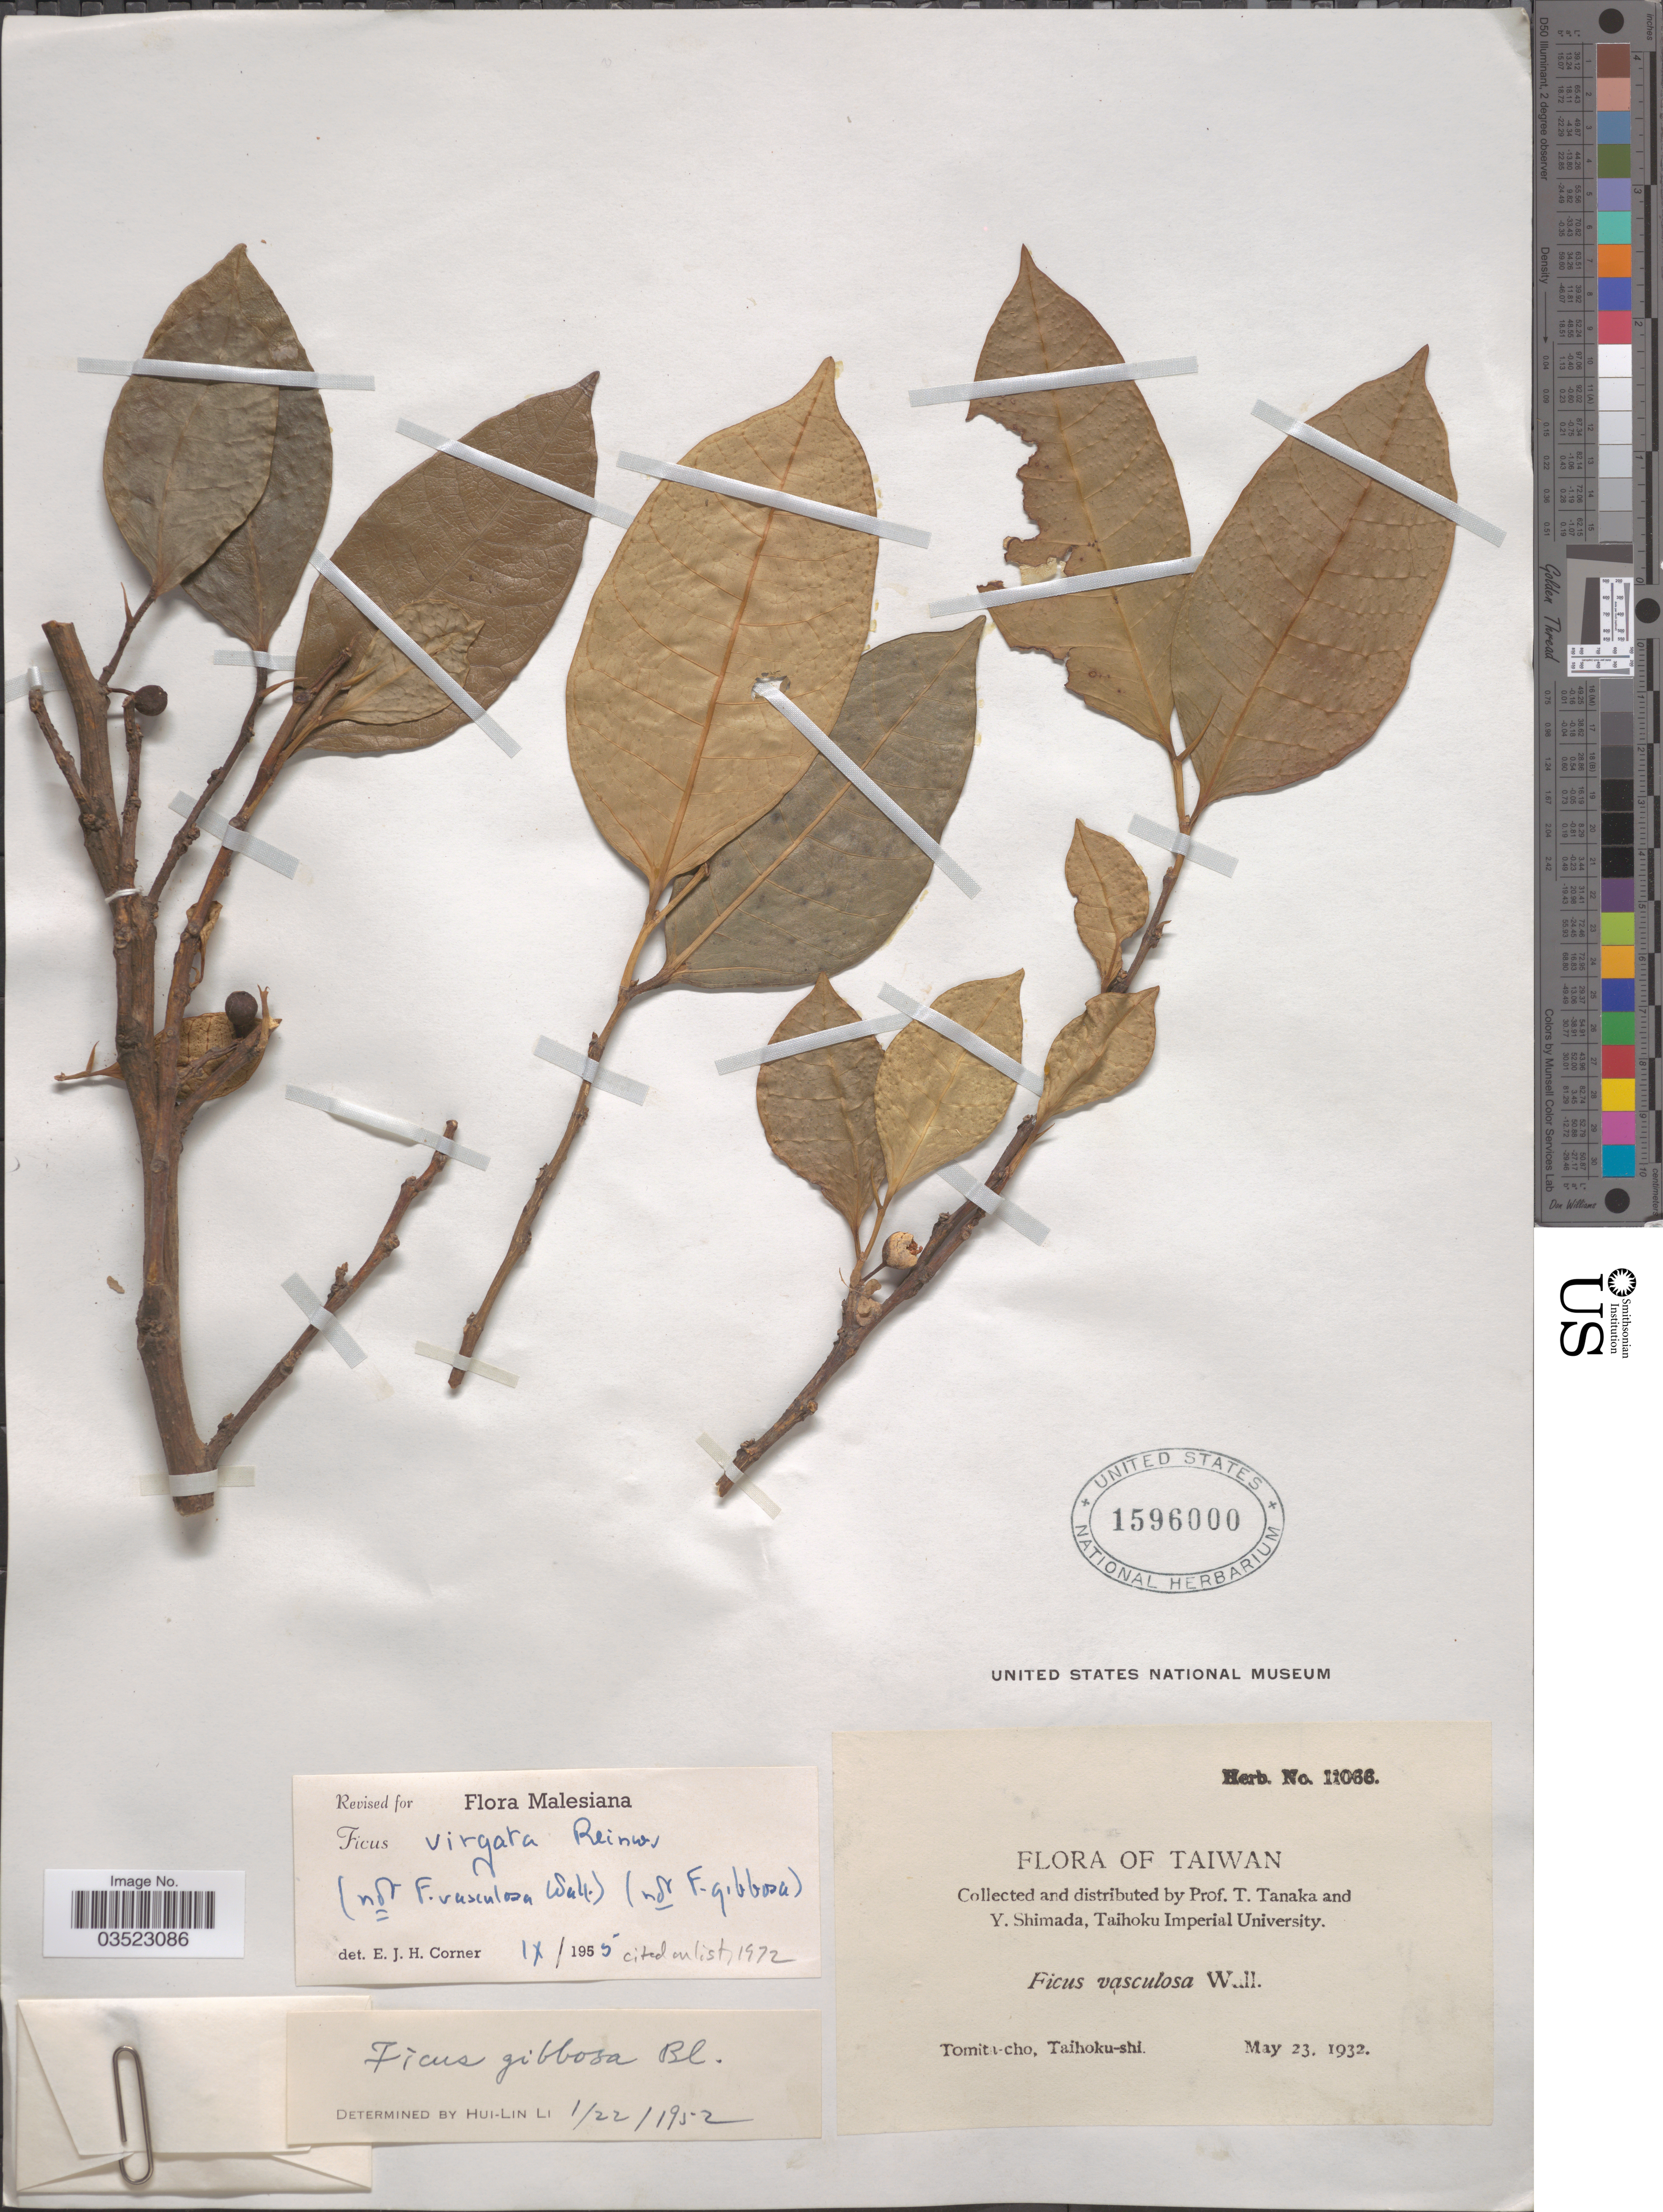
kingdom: Plantae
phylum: Tracheophyta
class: Magnoliopsida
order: Rosales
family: Moraceae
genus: Ficus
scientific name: Ficus virgata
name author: Reinw.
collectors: T. Tanaka & Y. Shimada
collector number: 11066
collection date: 1932-05-23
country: Taiwan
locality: Tomita-cho, Taihoku-shi.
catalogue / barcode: US 1596000